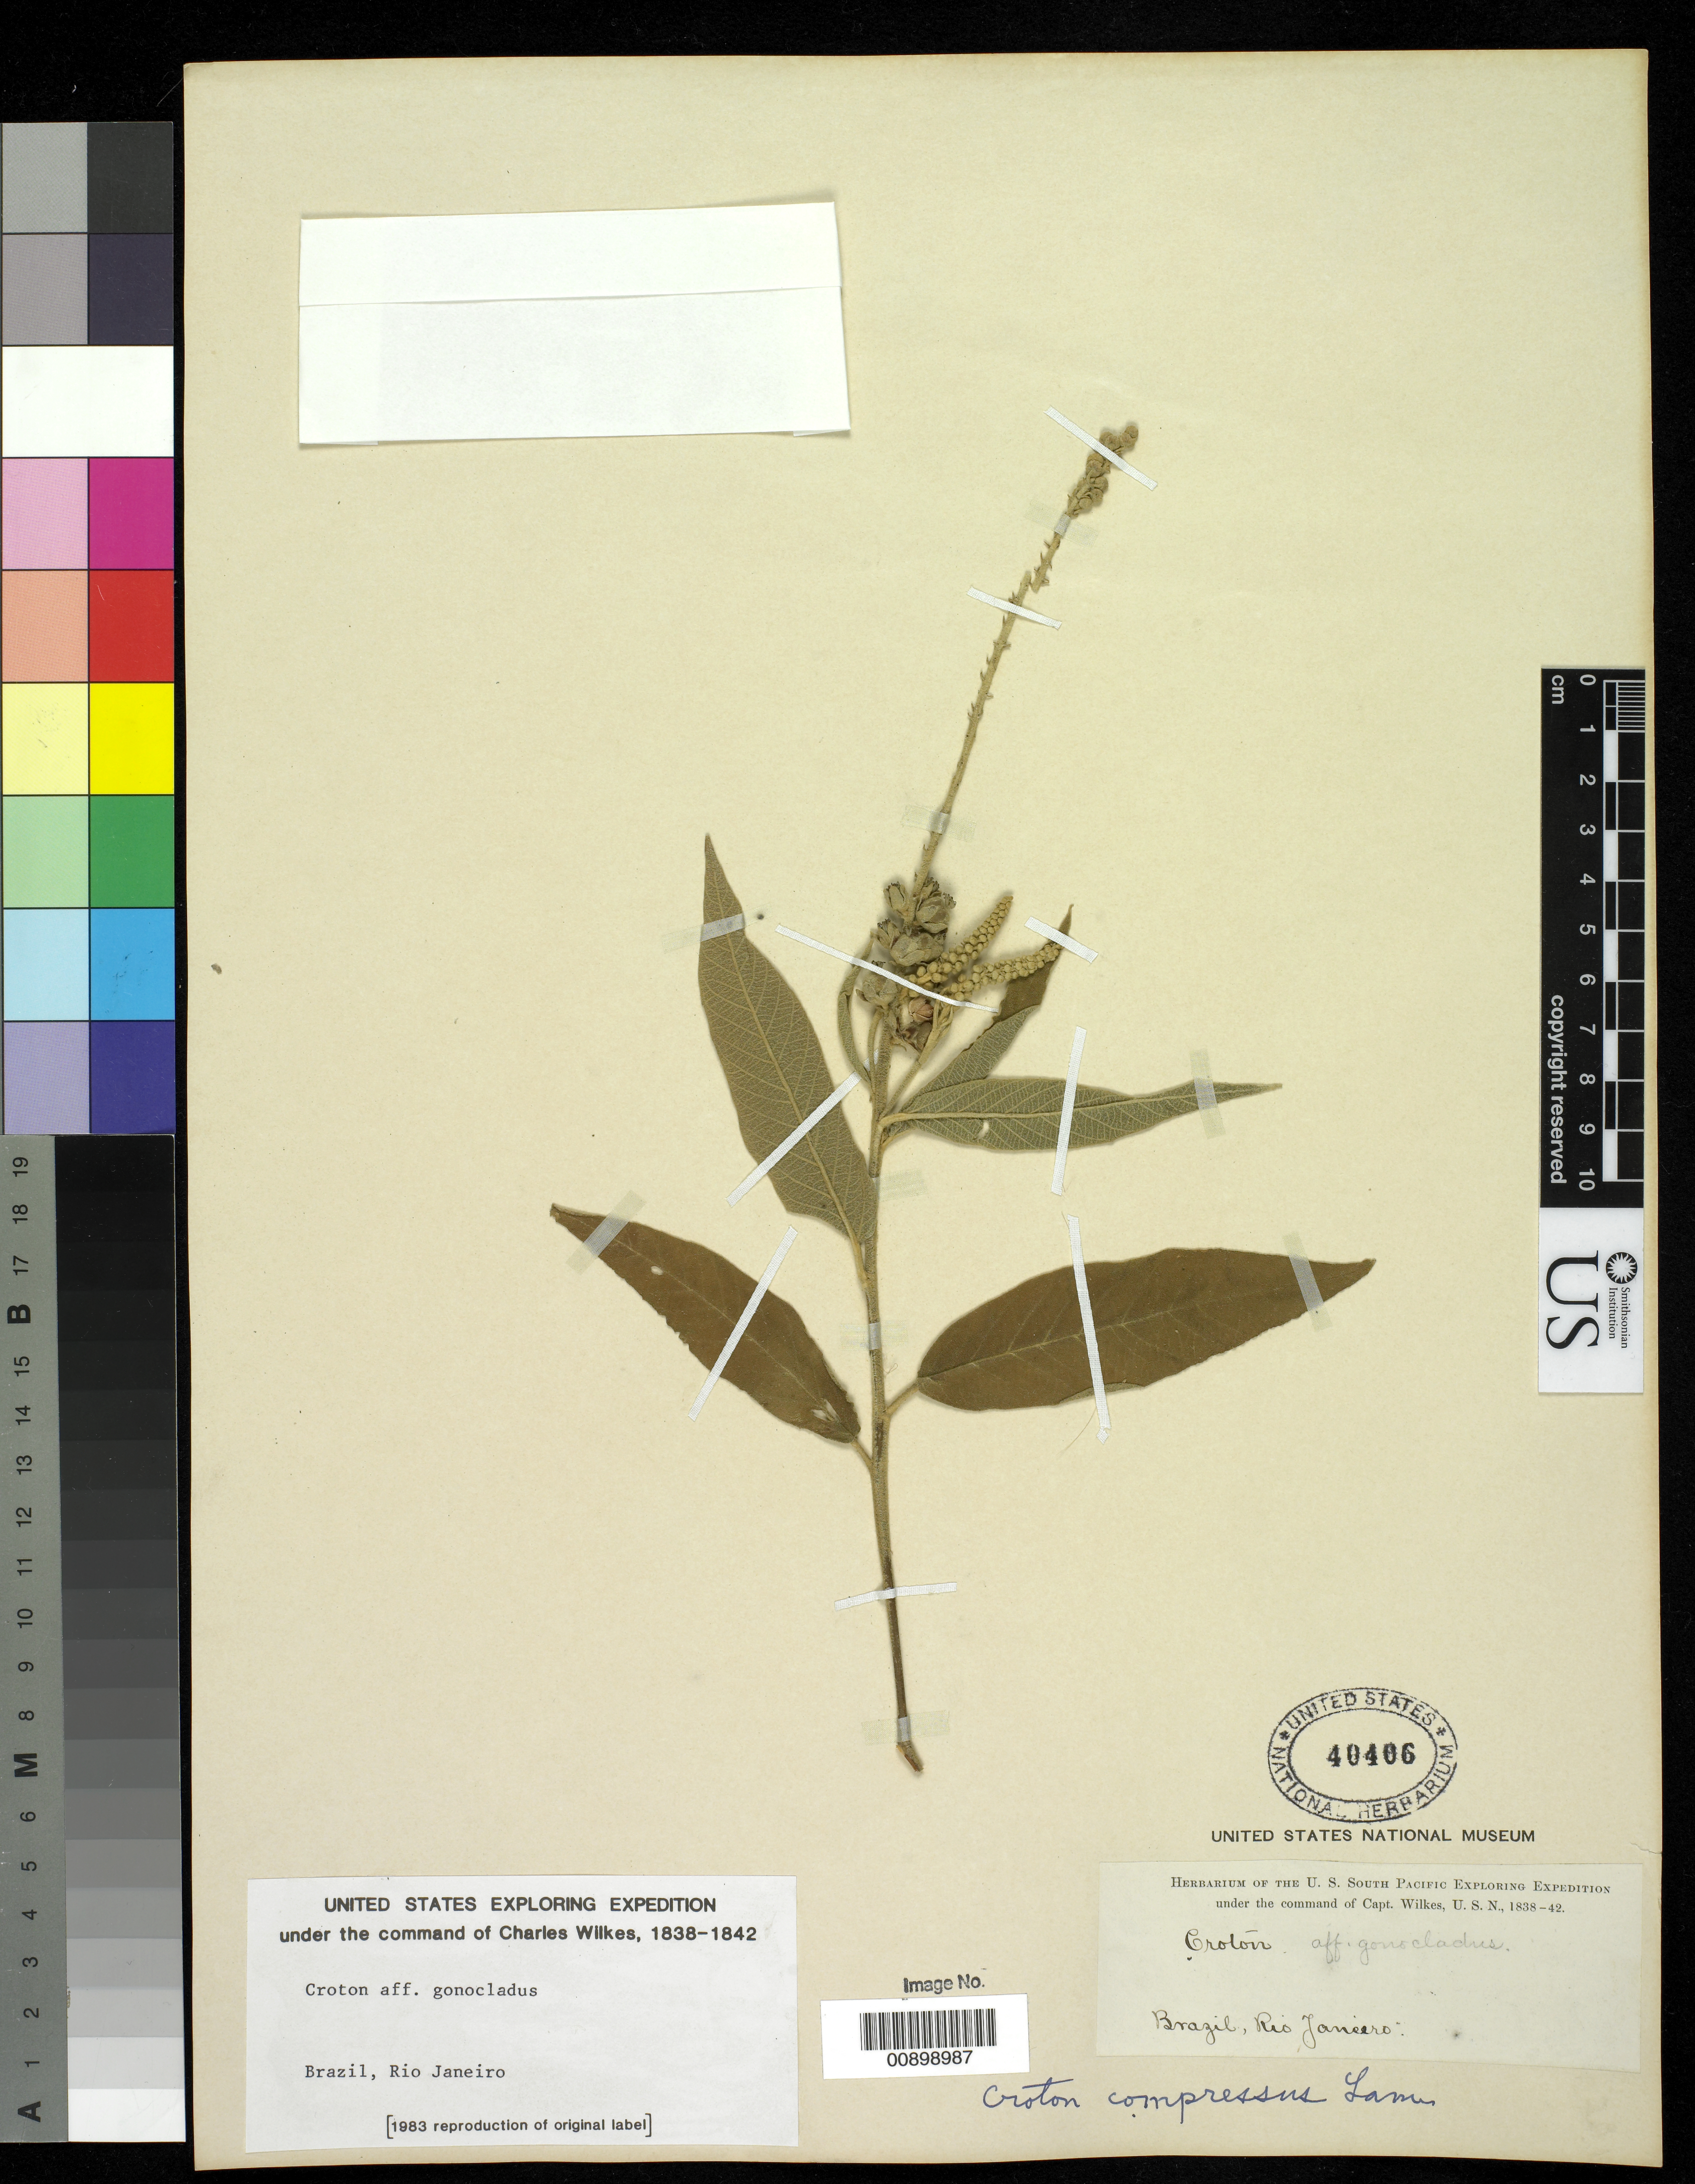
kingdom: Plantae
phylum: Tracheophyta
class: Magnoliopsida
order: Malpighiales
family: Euphorbiaceae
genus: Croton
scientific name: Croton compressus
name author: Lam.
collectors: Wilkes Explor. Exped.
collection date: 1838/1842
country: Brazil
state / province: Rio de Janeiro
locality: Brazil, Rio Janeiro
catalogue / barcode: US 40406